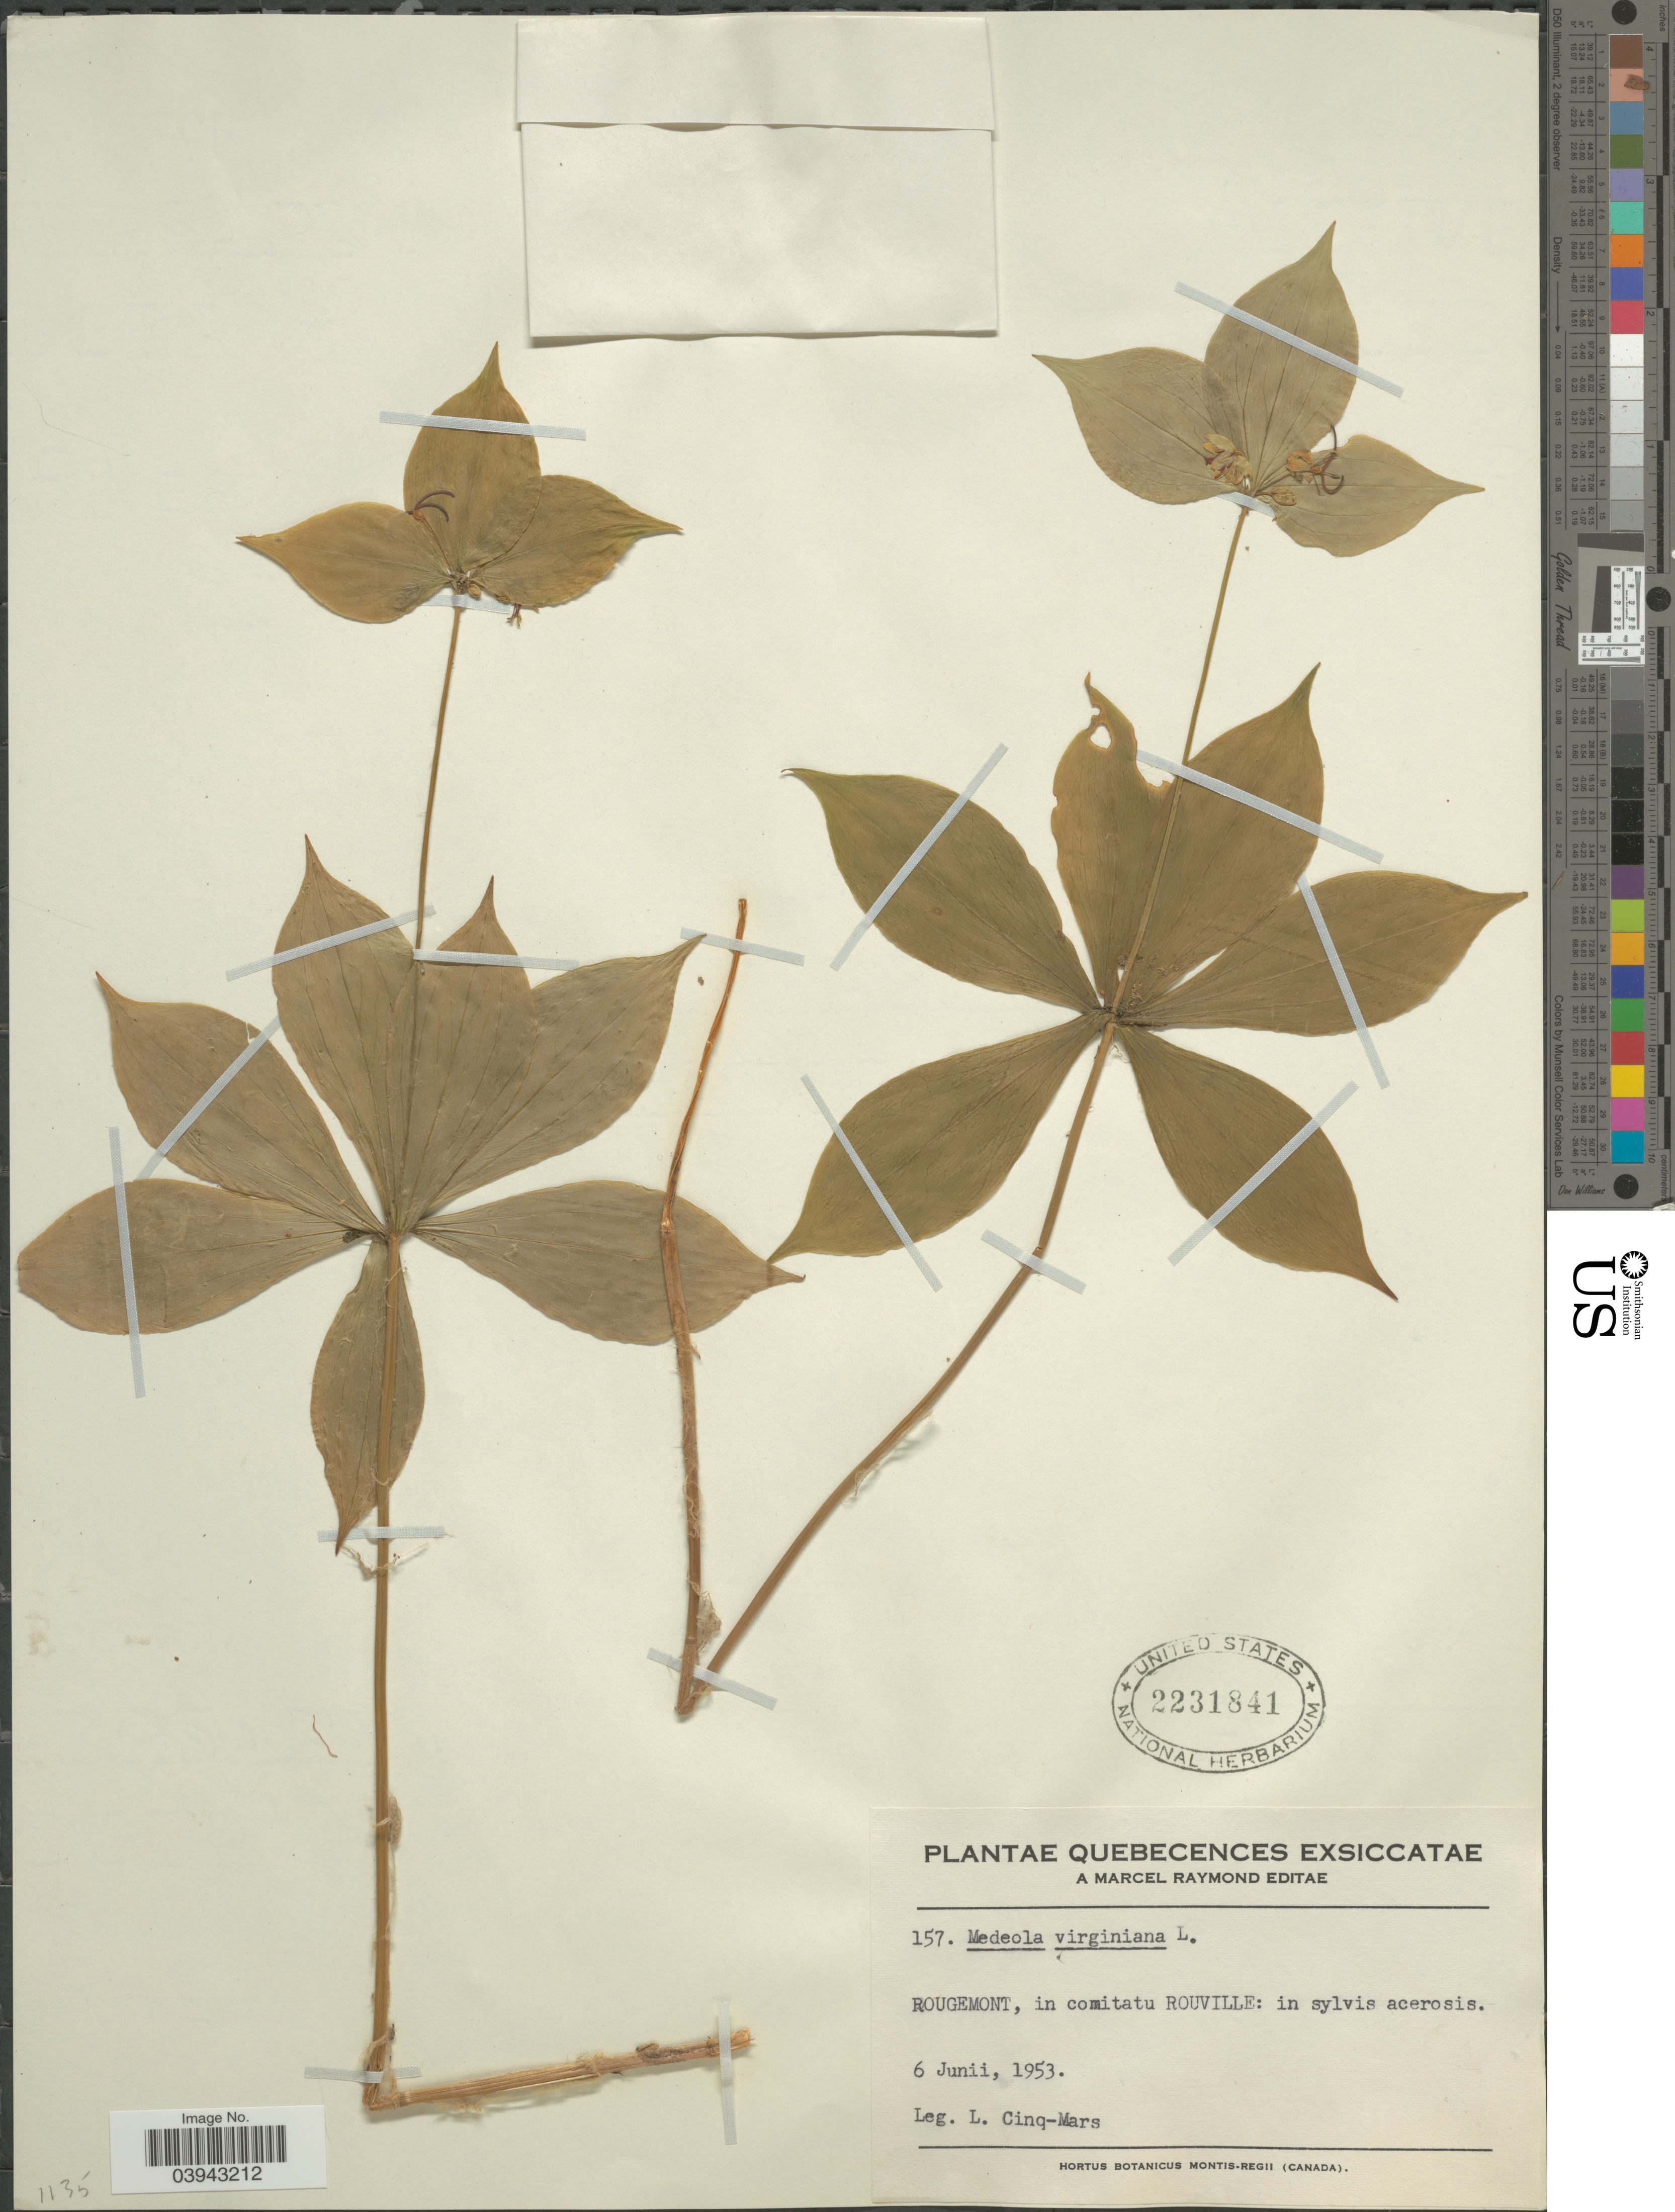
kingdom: Plantae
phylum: Tracheophyta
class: Liliopsida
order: Liliales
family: Liliaceae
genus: Medeola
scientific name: Medeola virginiana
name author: (L.) Desf.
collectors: L. Cinq-Mars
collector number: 157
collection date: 1953-06-06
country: Canada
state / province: Quebec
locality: Rougemont, in comitatu Rouville: in sylvis acerosis.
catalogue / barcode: US 2231841